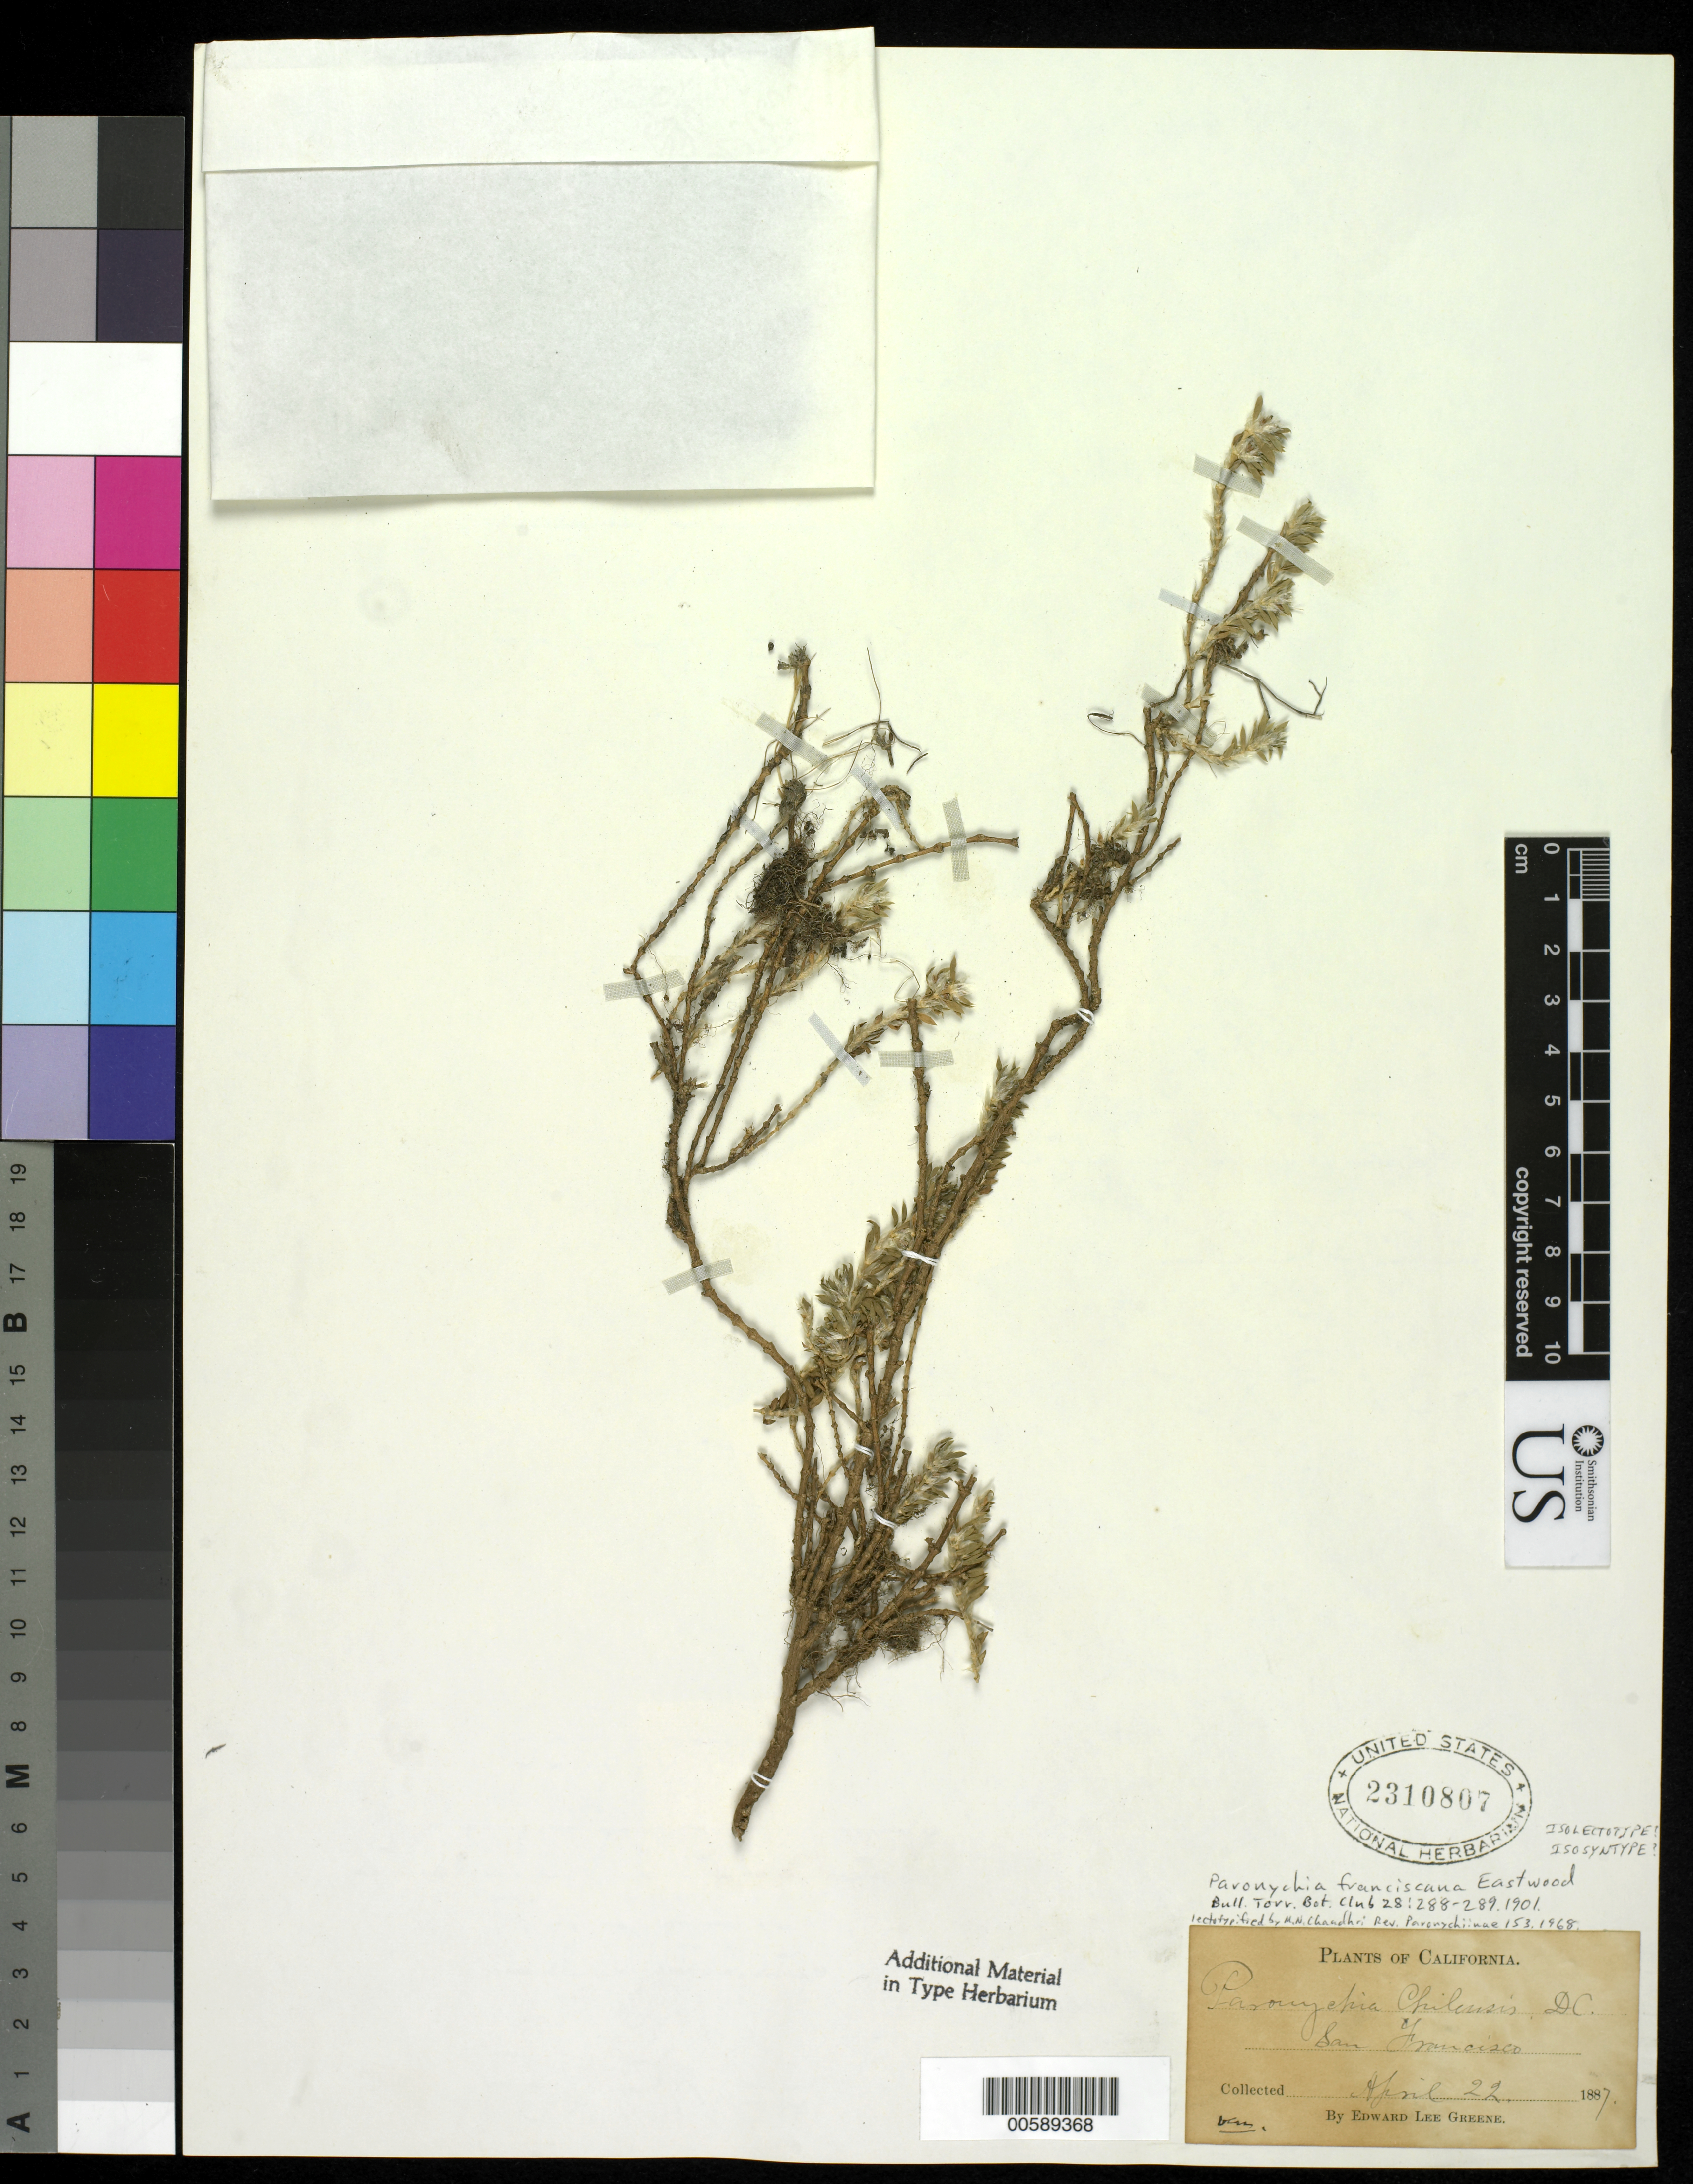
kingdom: Plantae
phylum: Tracheophyta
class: Magnoliopsida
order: Caryophyllales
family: Caryophyllaceae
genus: Paronychia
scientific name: Paronychia franciscana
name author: Eastw.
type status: Isolectotype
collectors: E. L. Greene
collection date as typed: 22 Apr 1887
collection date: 1887-04-22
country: United States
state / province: California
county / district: San Francisco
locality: San Francisco.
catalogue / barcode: US 2310807